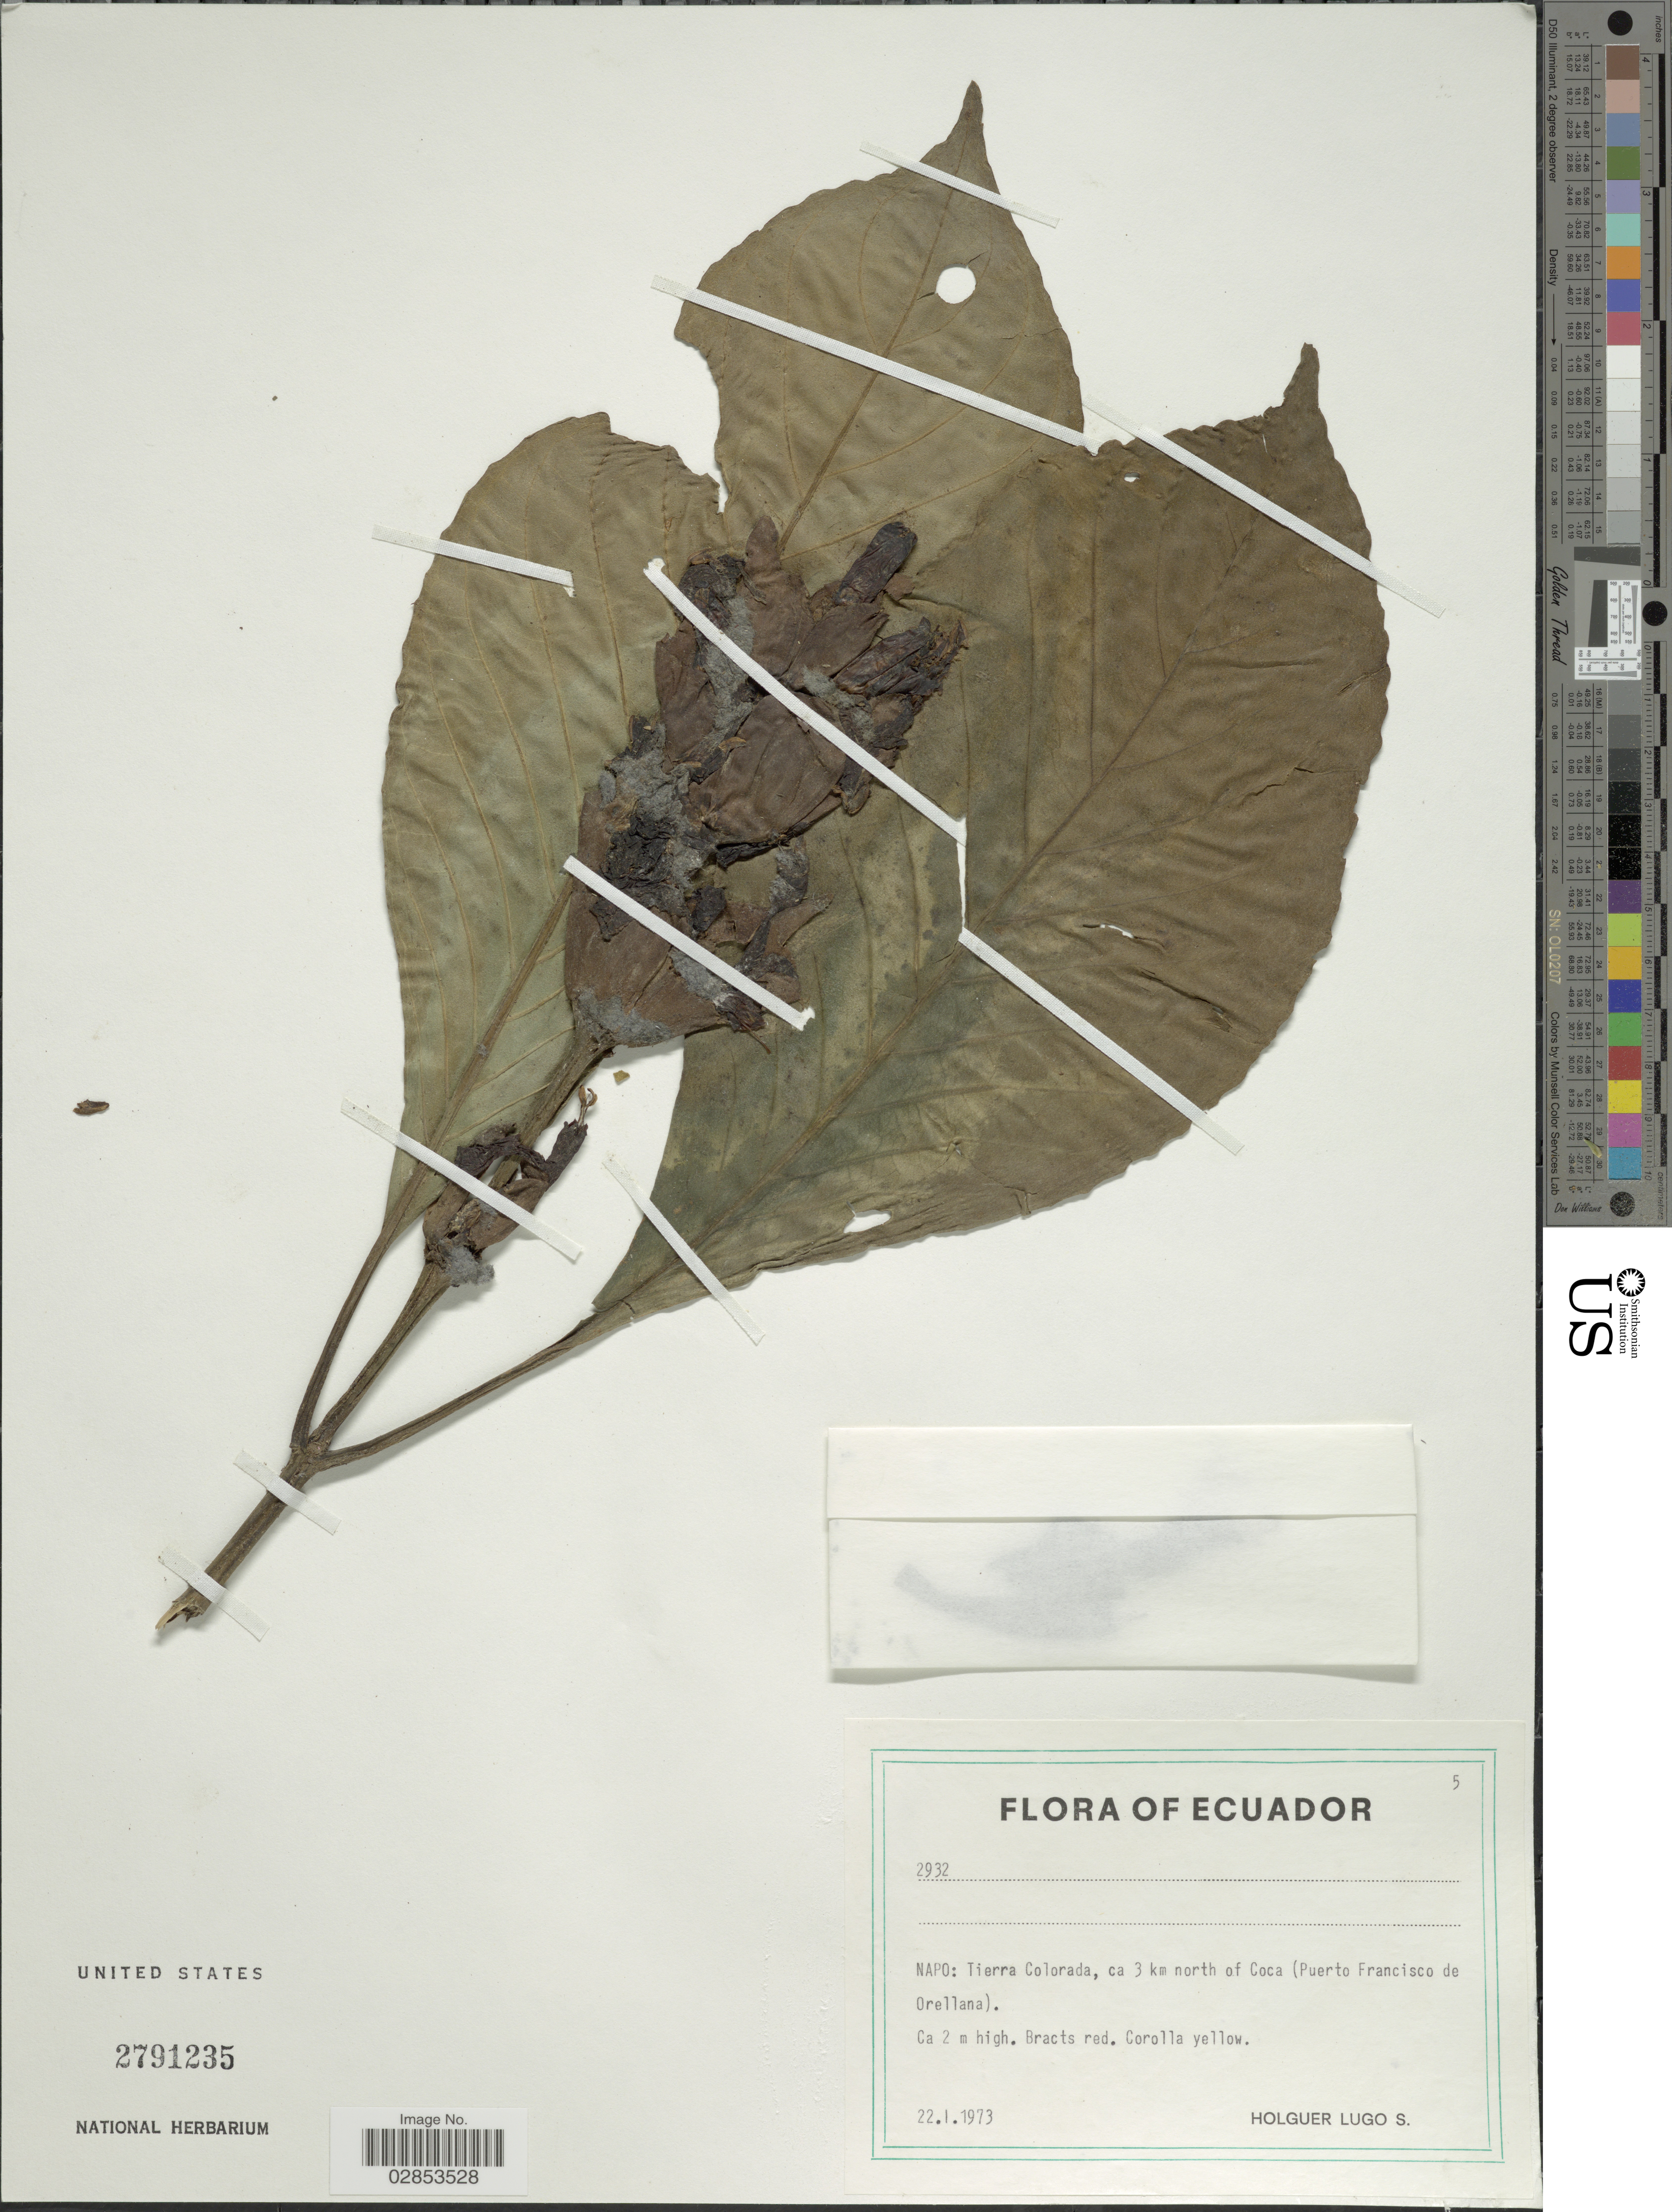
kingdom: Plantae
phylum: Tracheophyta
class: Magnoliopsida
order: Lamiales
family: Acanthaceae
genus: Sanchezia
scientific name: Sanchezia macrocnemis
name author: (Nees) Wassh.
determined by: Azevedo, Igor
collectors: H. Lugo S.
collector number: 2932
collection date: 1973-01-22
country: Ecuador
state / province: Napo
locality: Tierra Colorada, ca 3 km north of Coca (Puerto Francisco de Orellana).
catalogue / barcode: US 2791235